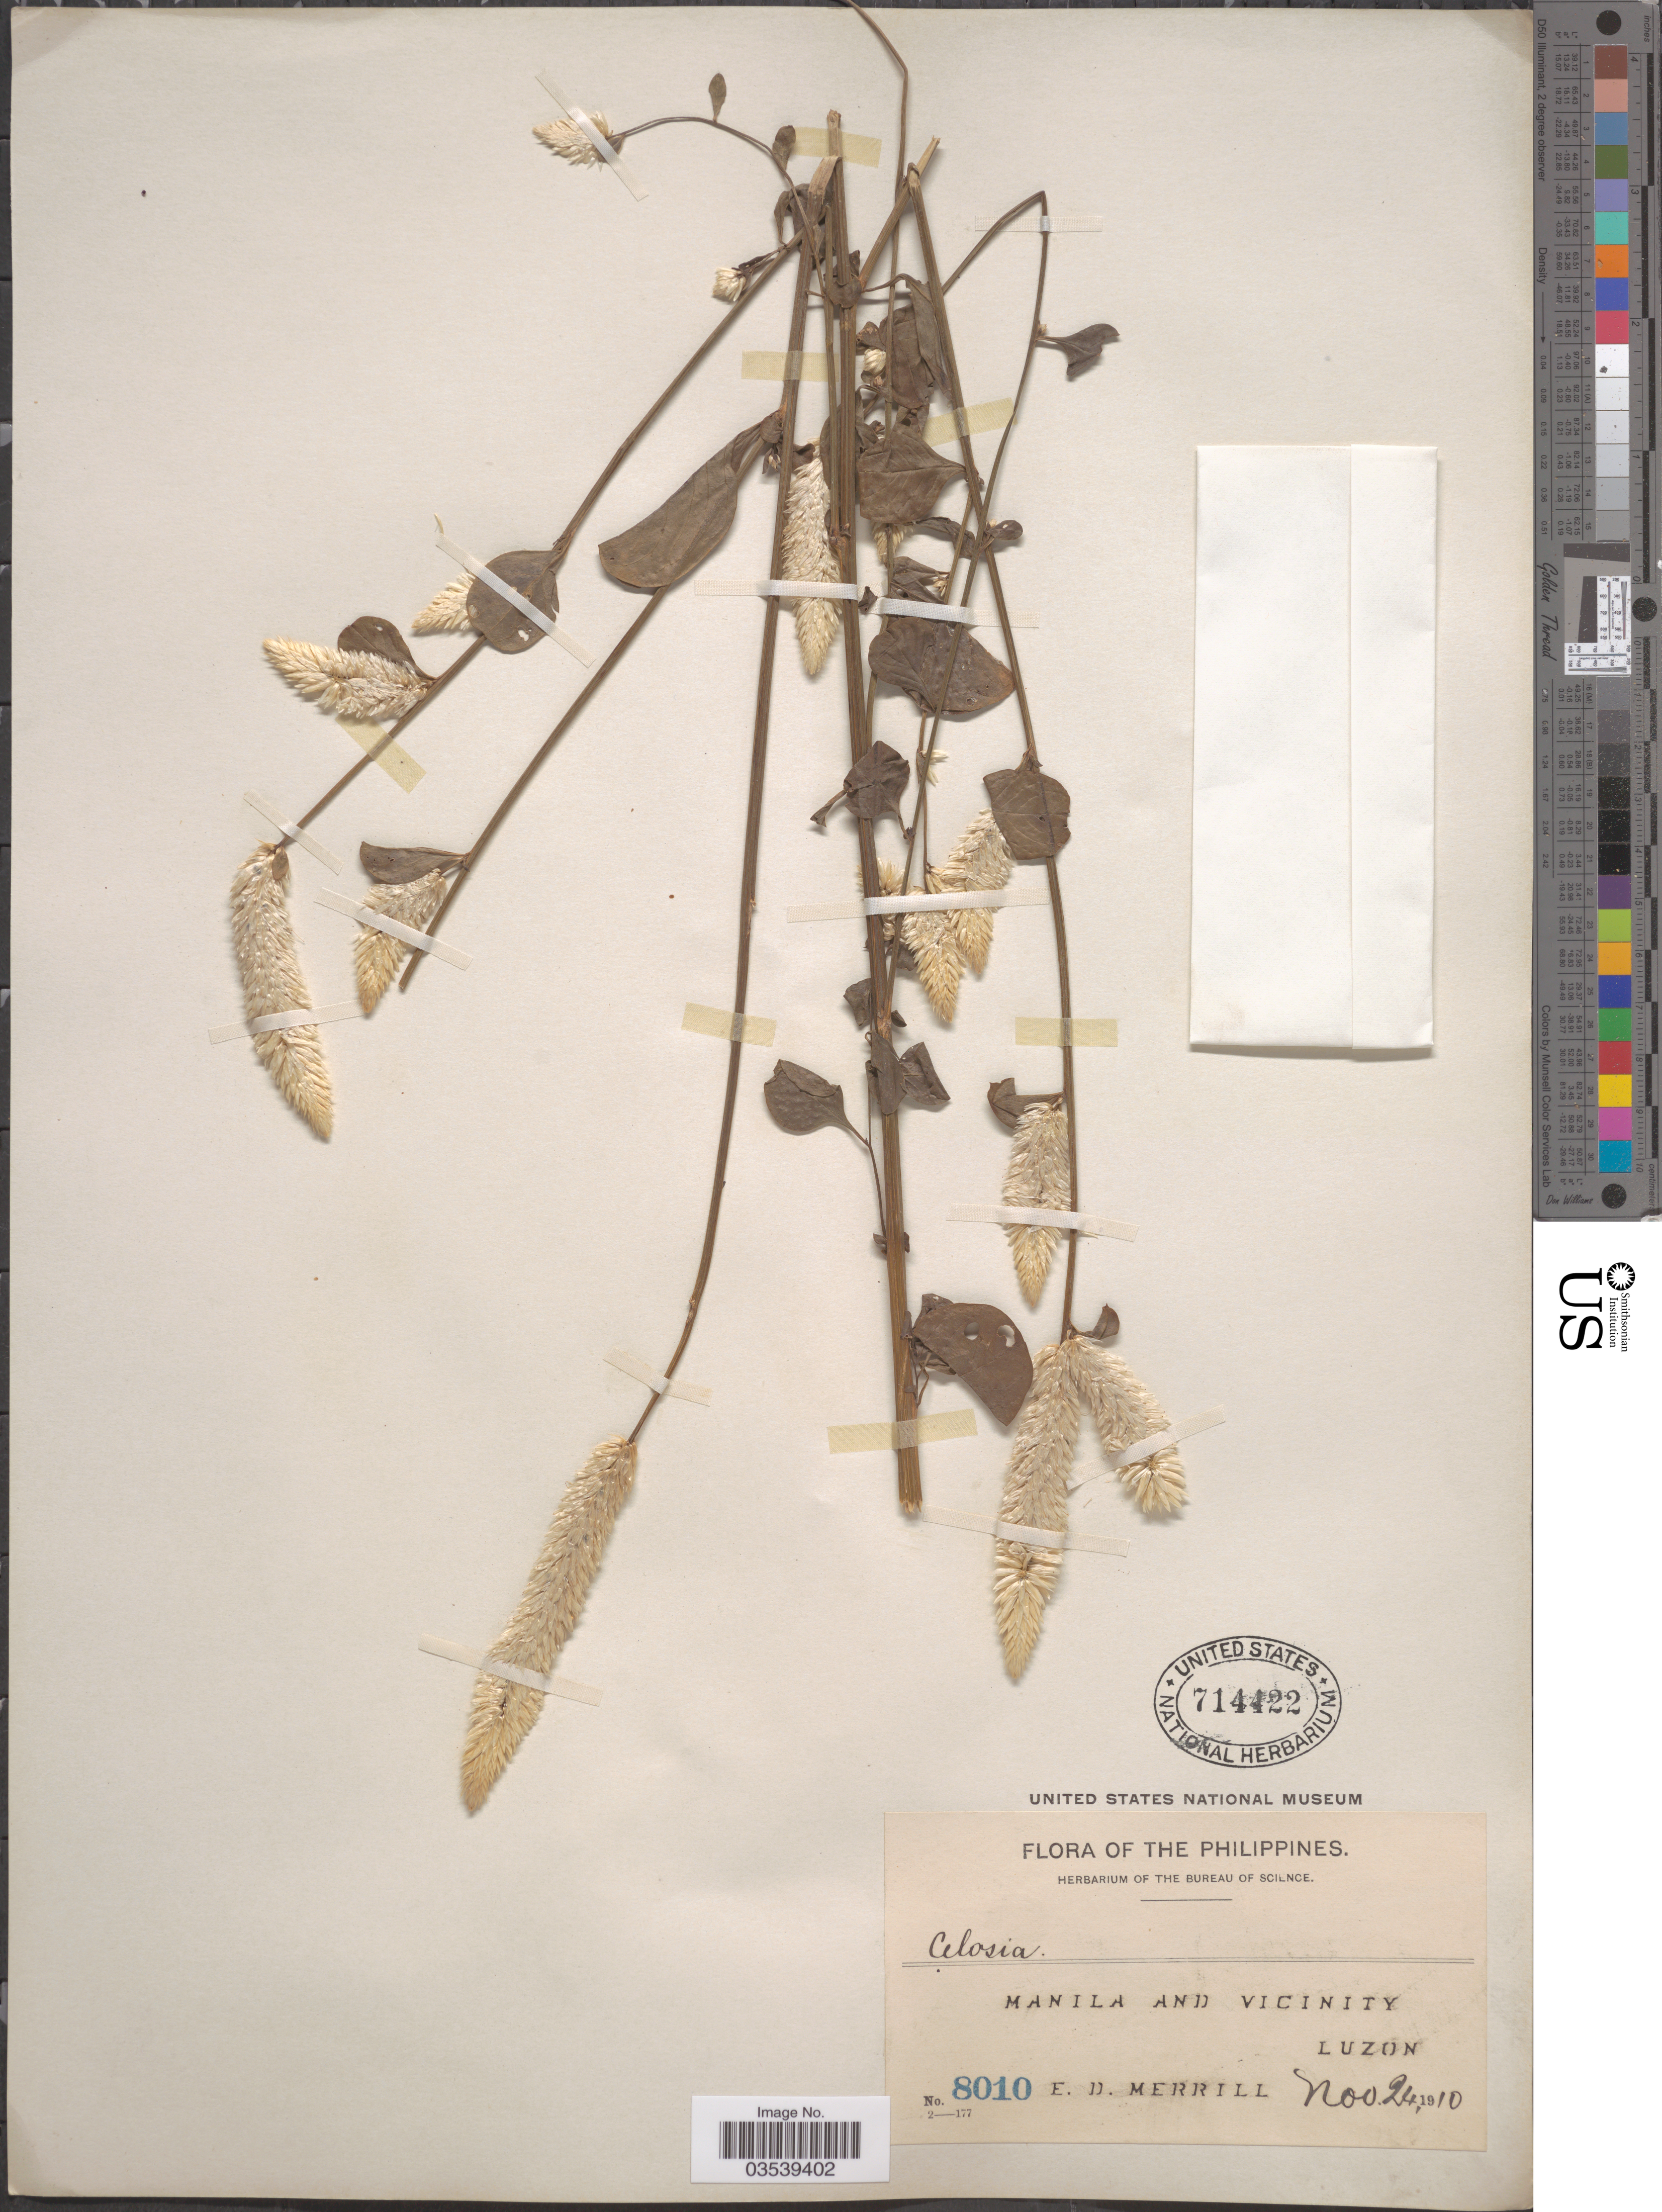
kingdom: Plantae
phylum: Tracheophyta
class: Magnoliopsida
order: Caryophyllales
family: Amaranthaceae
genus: Celosia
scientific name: Celosia argentea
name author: L.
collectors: E. D. Merrill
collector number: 8010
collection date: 1910-11-24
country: Philippines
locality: Manila and Vicinity, Luzon.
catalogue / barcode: US 714422